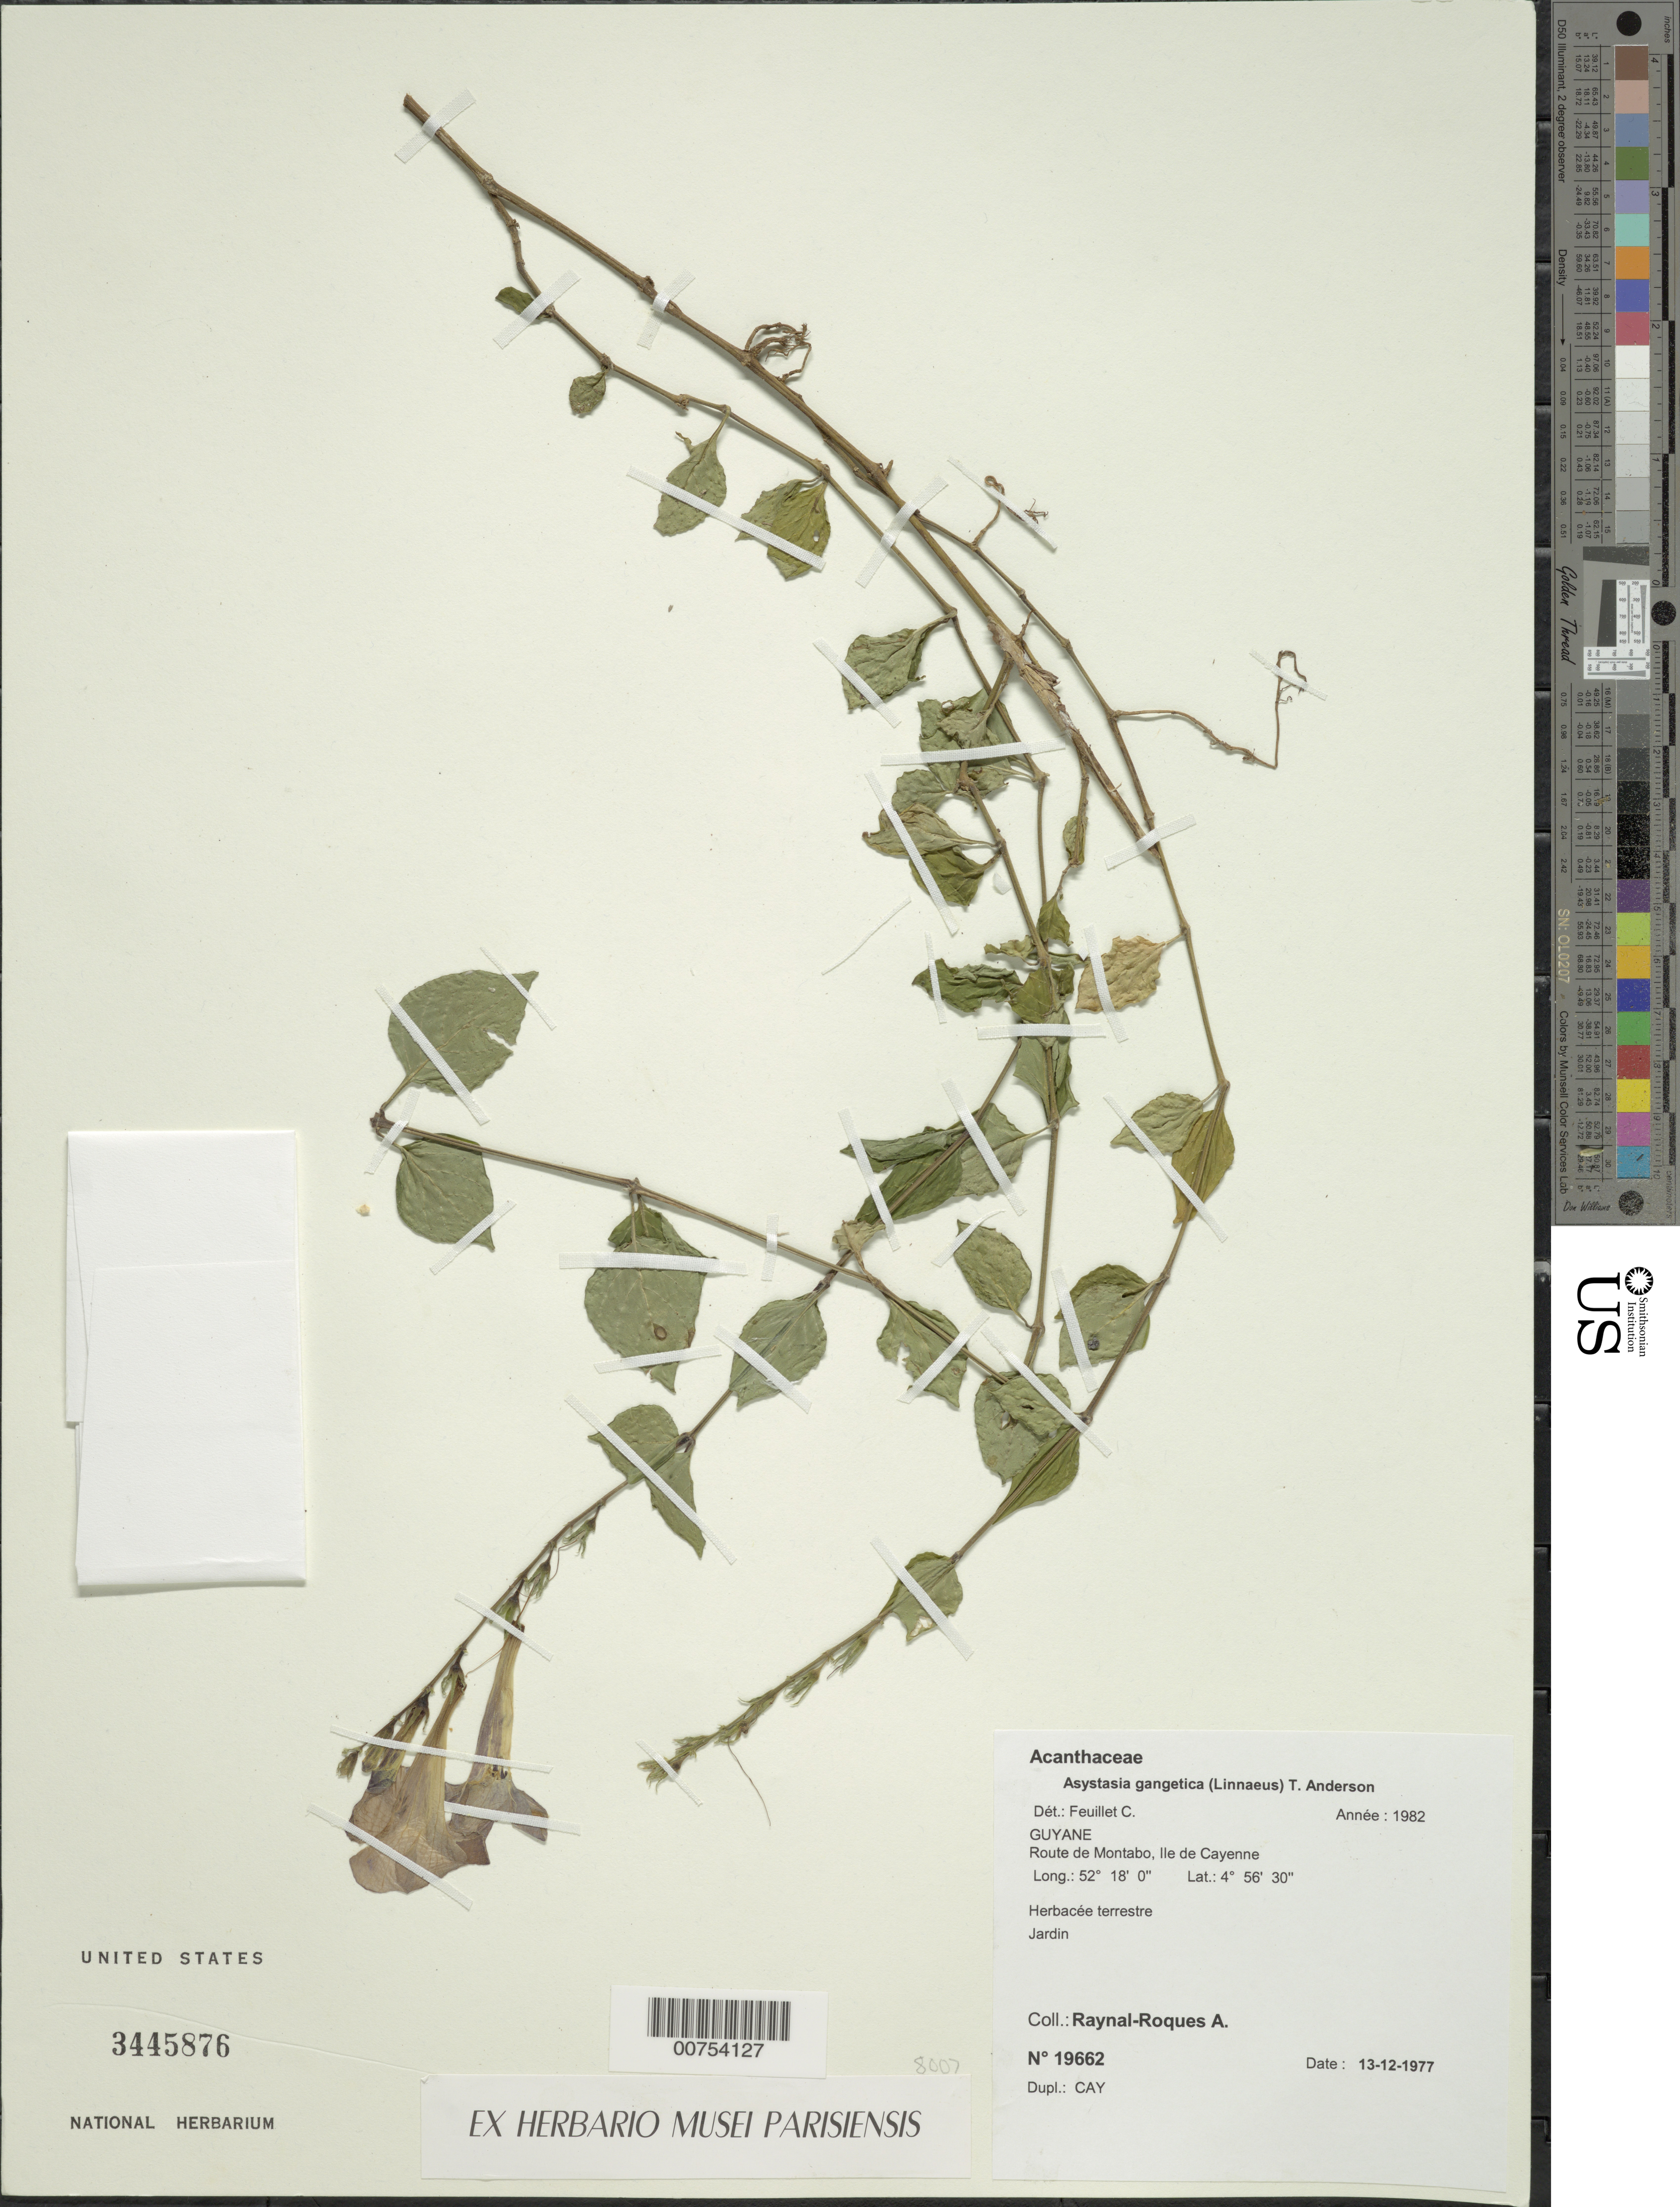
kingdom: Plantae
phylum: Tracheophyta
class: Magnoliopsida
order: Lamiales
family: Acanthaceae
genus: Asystasia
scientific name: Asystasia gangetica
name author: (L.) T. Anderson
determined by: Feuillet, C.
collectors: A. M. Raynal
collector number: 19662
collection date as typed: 13-Dec-77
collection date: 1977-12-13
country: French Guiana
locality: Route de Montabo, Ile de Cayenne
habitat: Garden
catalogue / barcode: US 3445876